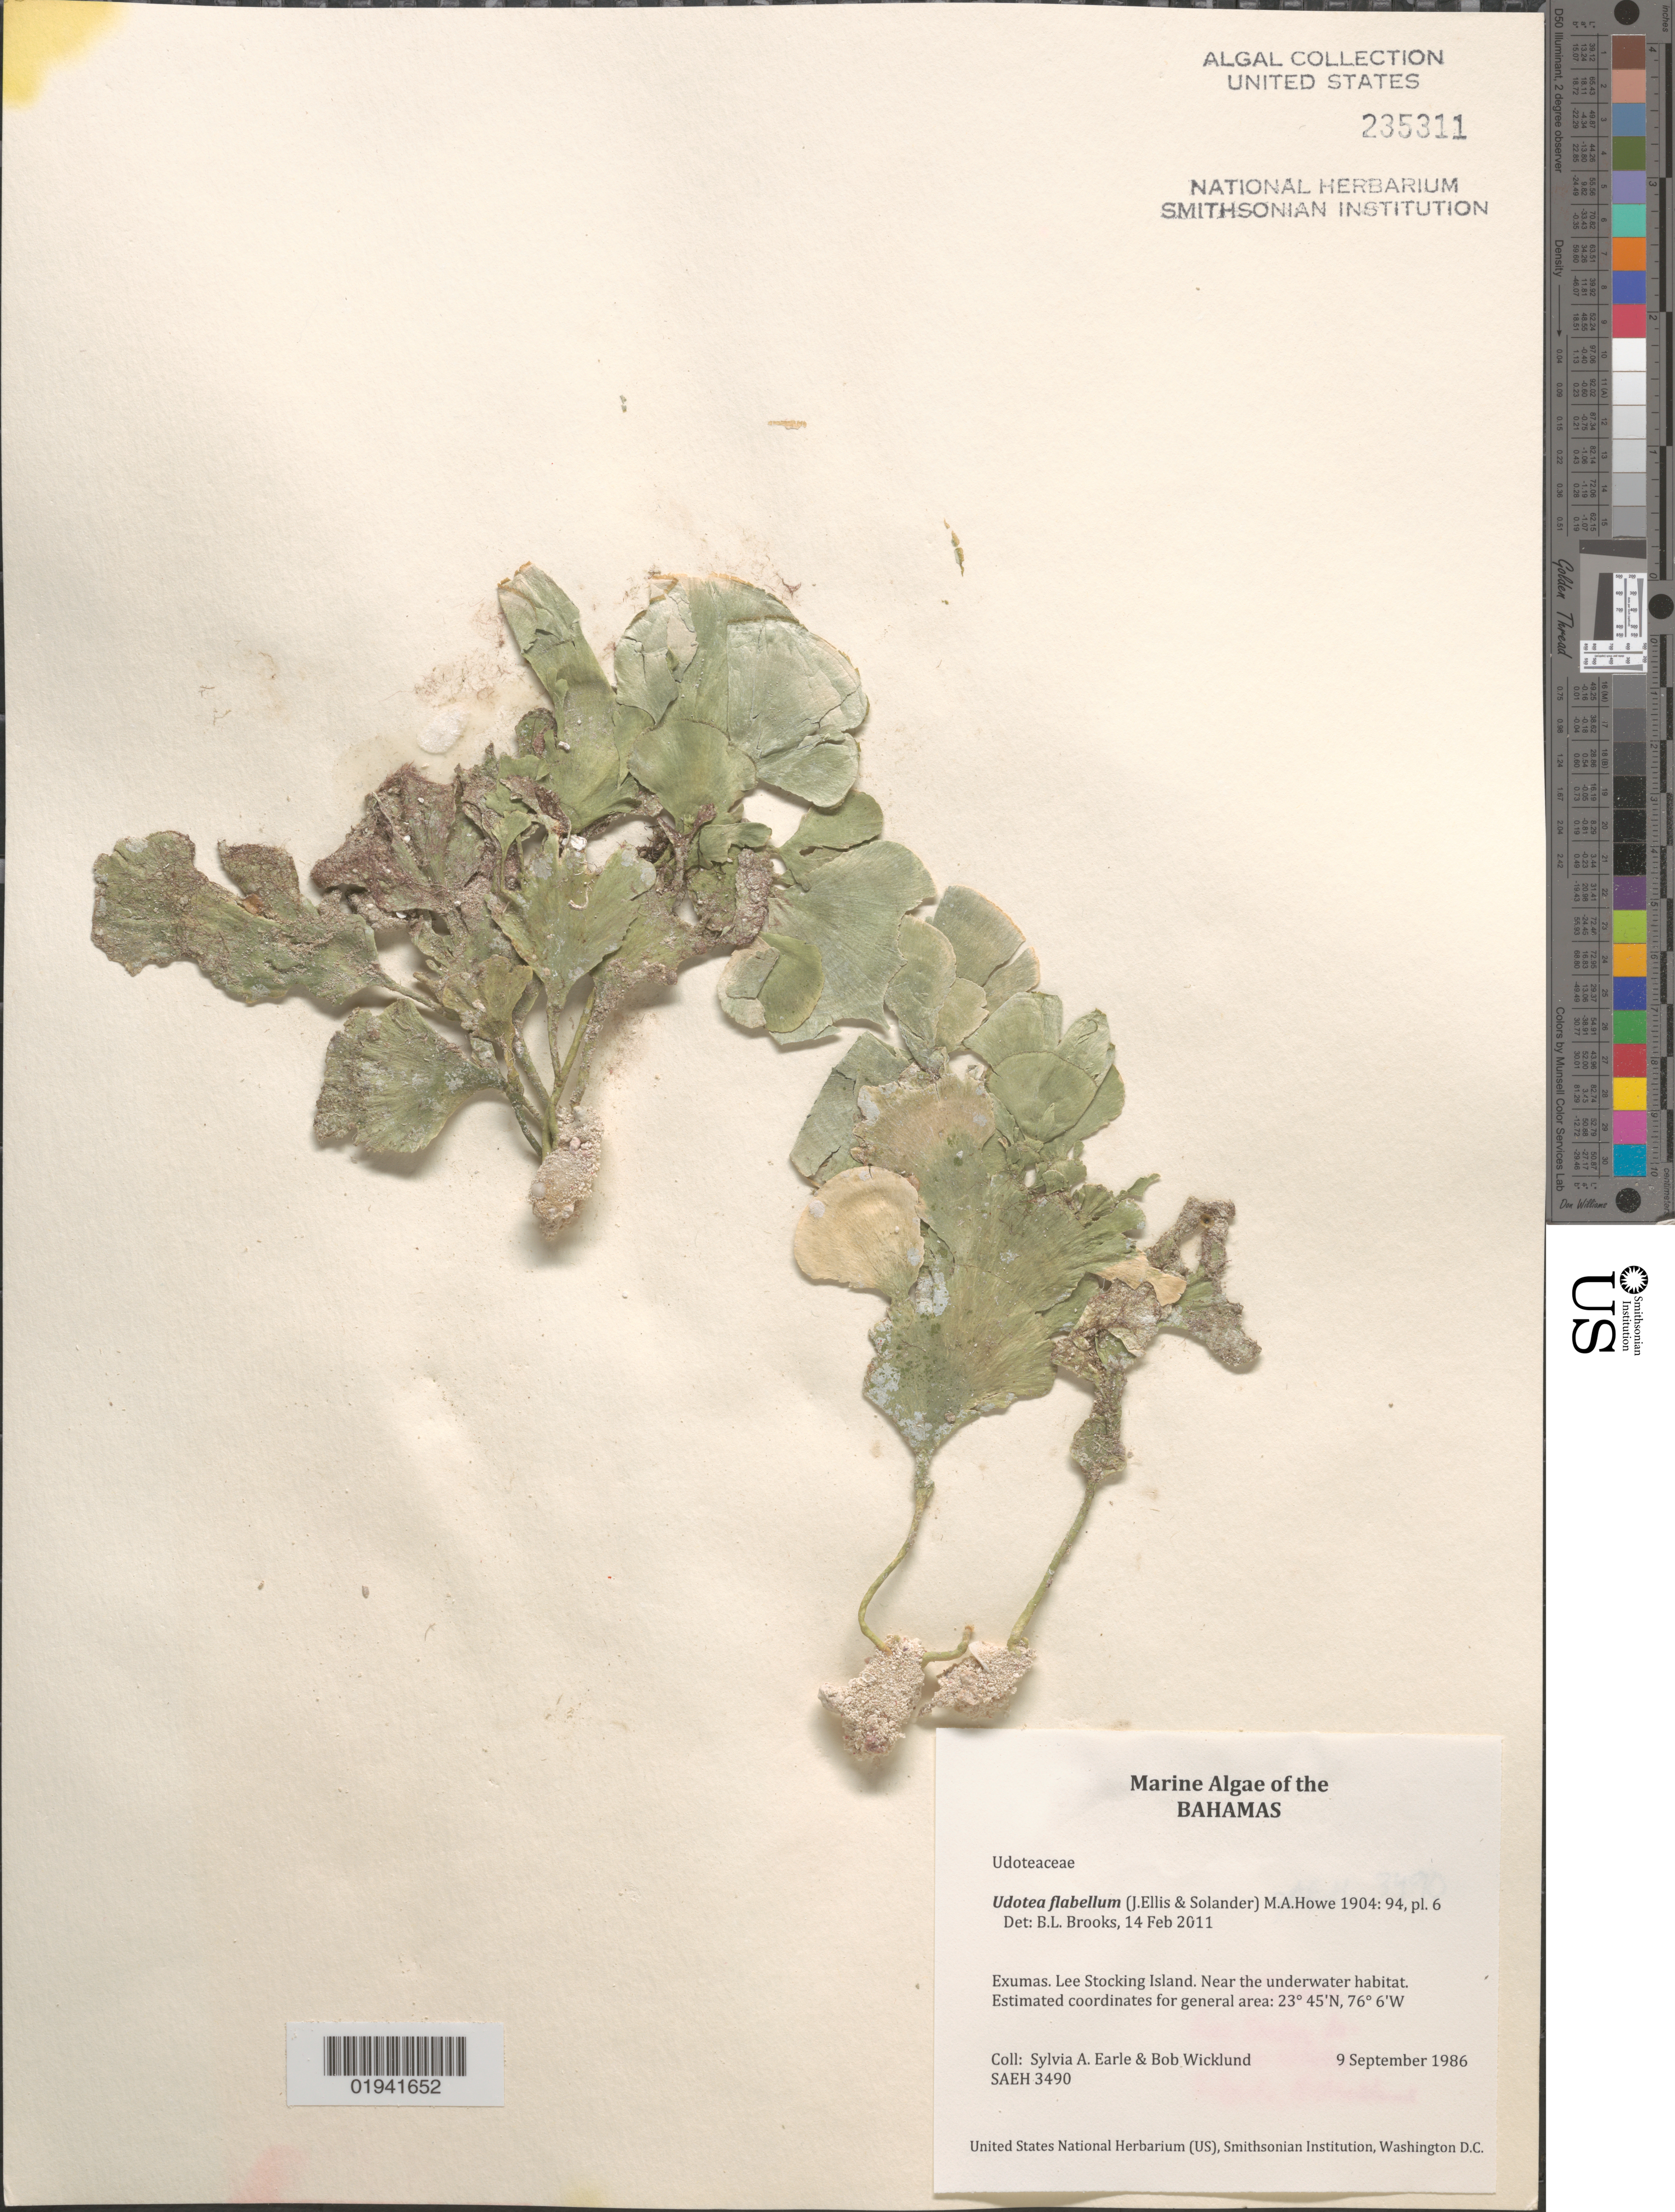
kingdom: Plantae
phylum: Chlorophyta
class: Ulvophyceae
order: Bryopsidales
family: Udoteaceae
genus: Udotea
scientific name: Udotea flabellum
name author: (J. Ellis & Sol.) M. Howe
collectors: S. A. Earle & B. Wicklund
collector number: SAEH3490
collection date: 1986-09-09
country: Bahamas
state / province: Exuma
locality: Exumas. Lee Stocking Island. Near the underwater habitat.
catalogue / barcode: US 235311